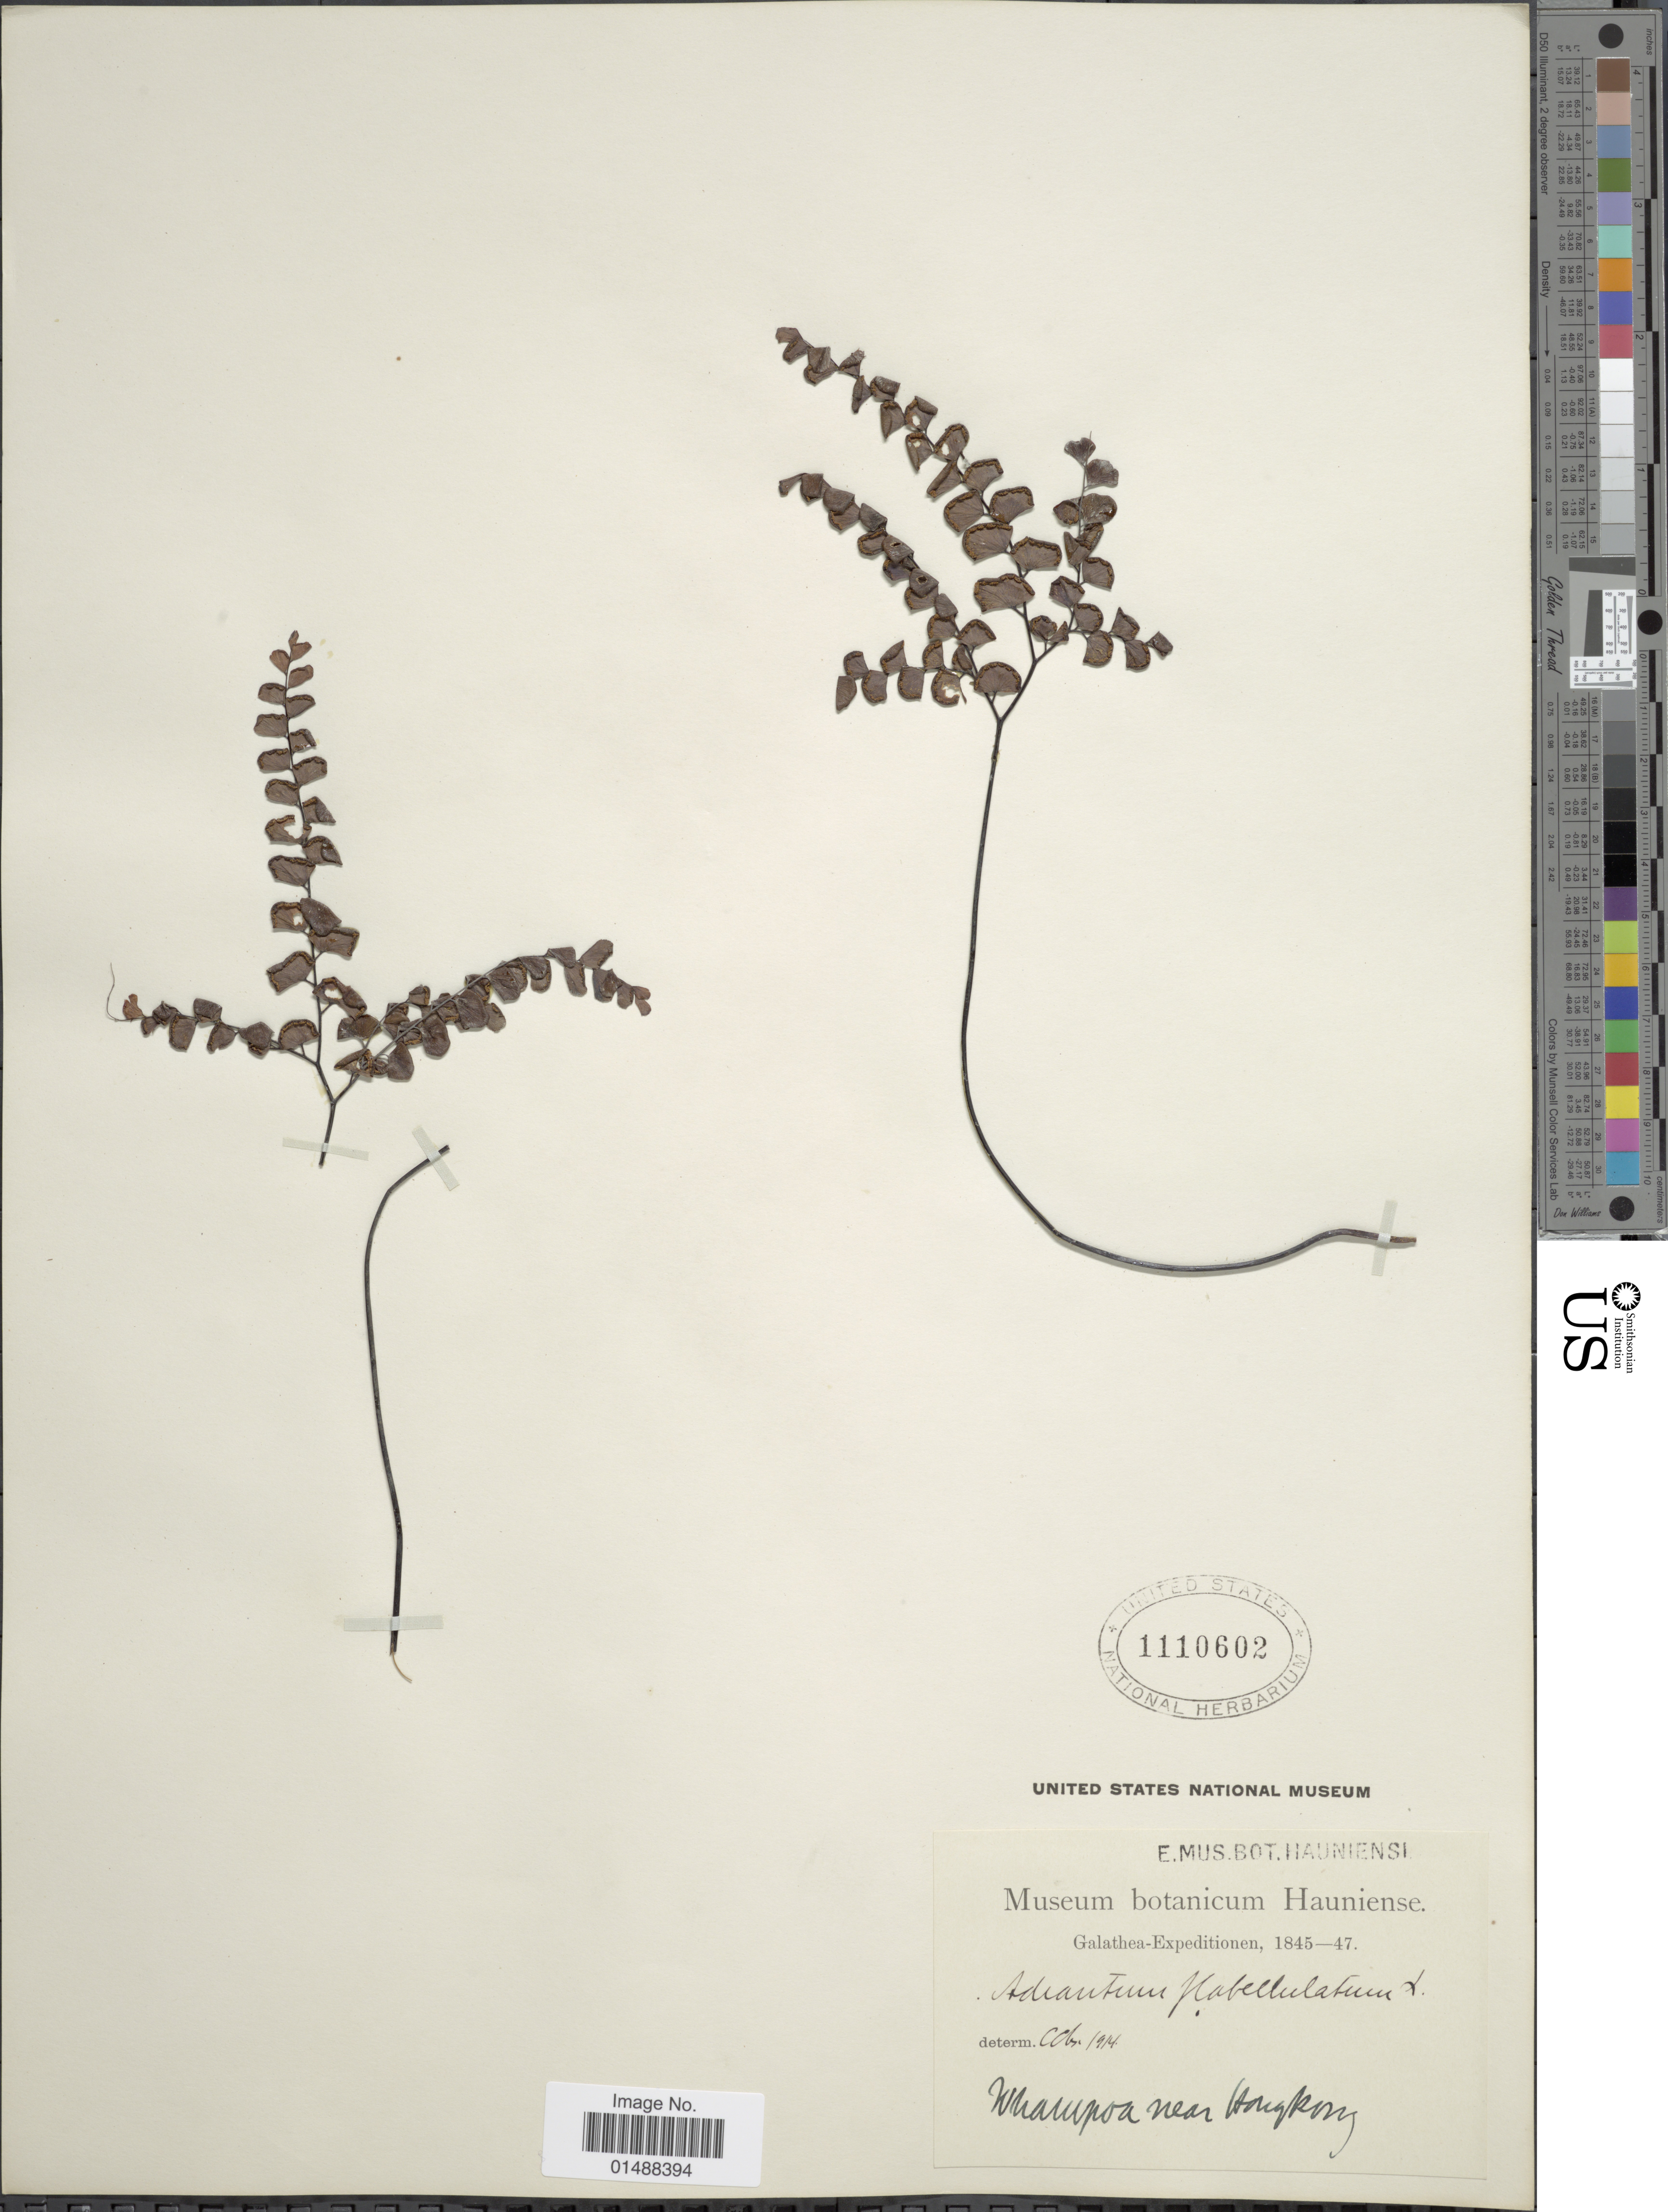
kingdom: Plantae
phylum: Tracheophyta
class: Polypodiopsida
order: Polypodiales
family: Pteridaceae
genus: Adiantum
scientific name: Adiantum flabellulatum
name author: L.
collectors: Galathea Expedition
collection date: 1845/1847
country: China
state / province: Hong Kong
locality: Whauipoa near Hong Kong. [interpreted]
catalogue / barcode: US 1110602